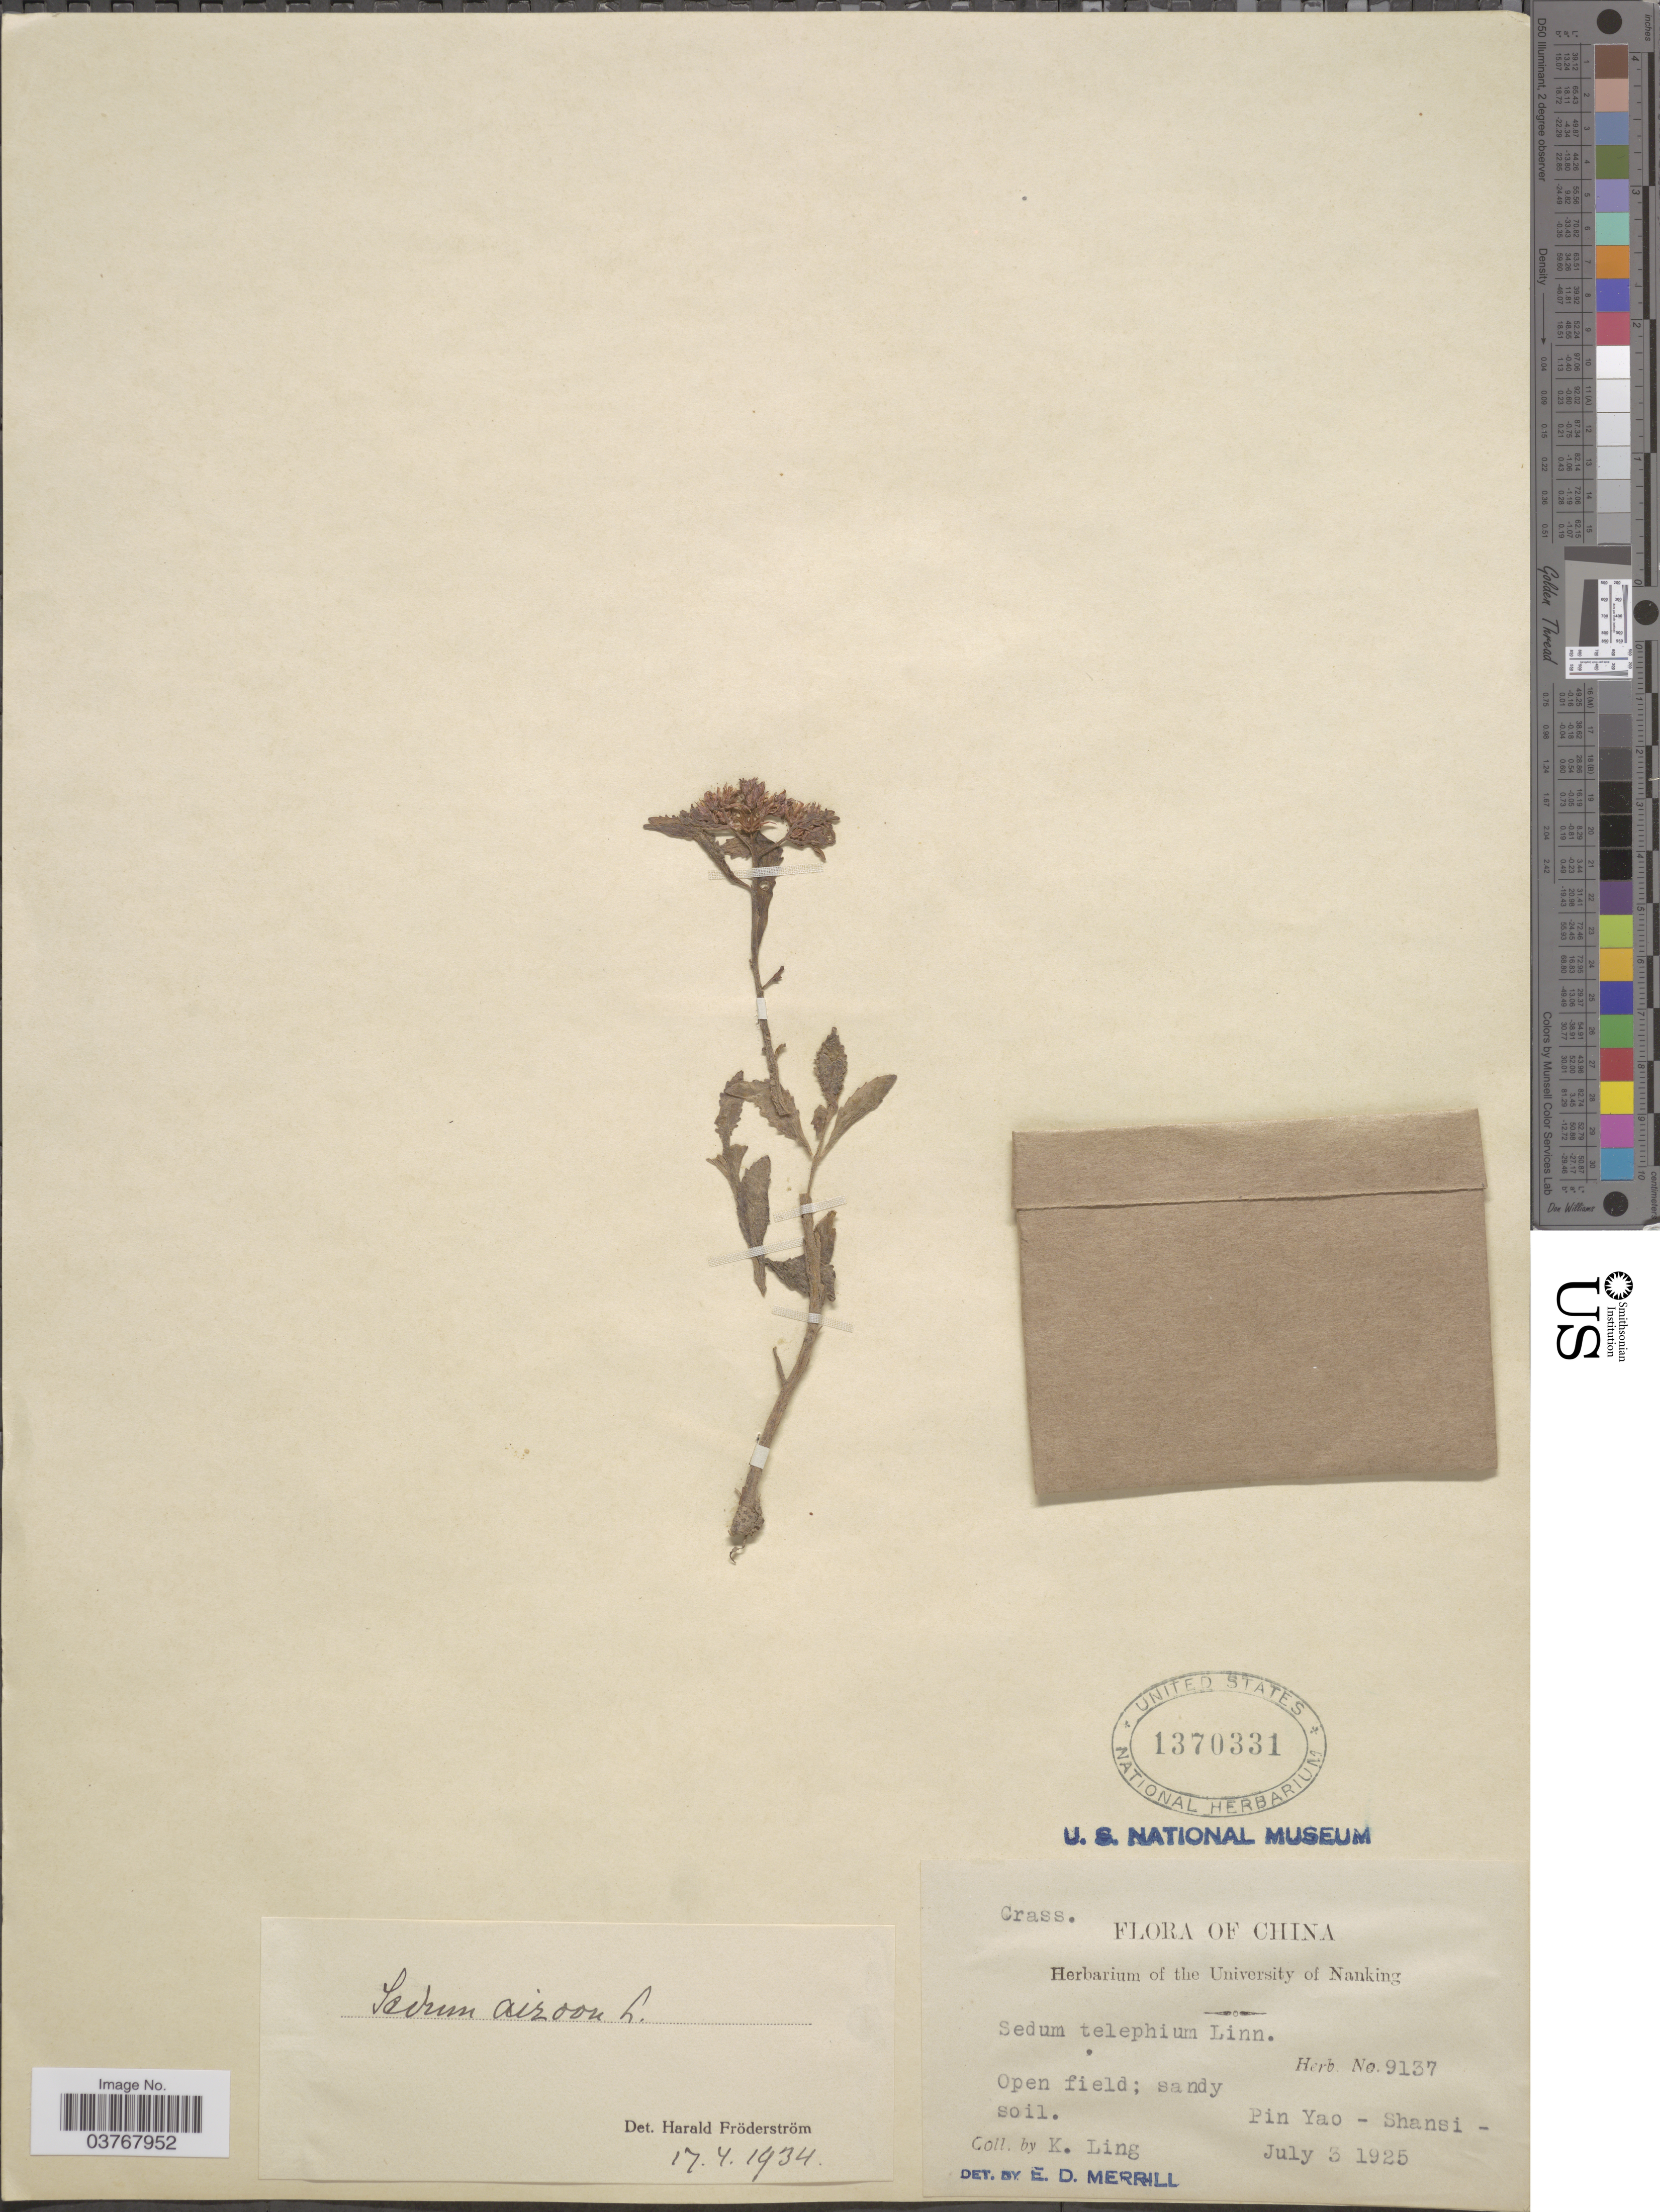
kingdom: Plantae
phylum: Tracheophyta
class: Magnoliopsida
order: Saxifragales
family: Crassulaceae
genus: Phedimus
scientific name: Phedimus aizoon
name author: (L.) 't Hart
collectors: K. Ling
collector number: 9137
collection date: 1925-07-03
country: China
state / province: Shanxi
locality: Pin Yao - Shansi.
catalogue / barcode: US 1370331